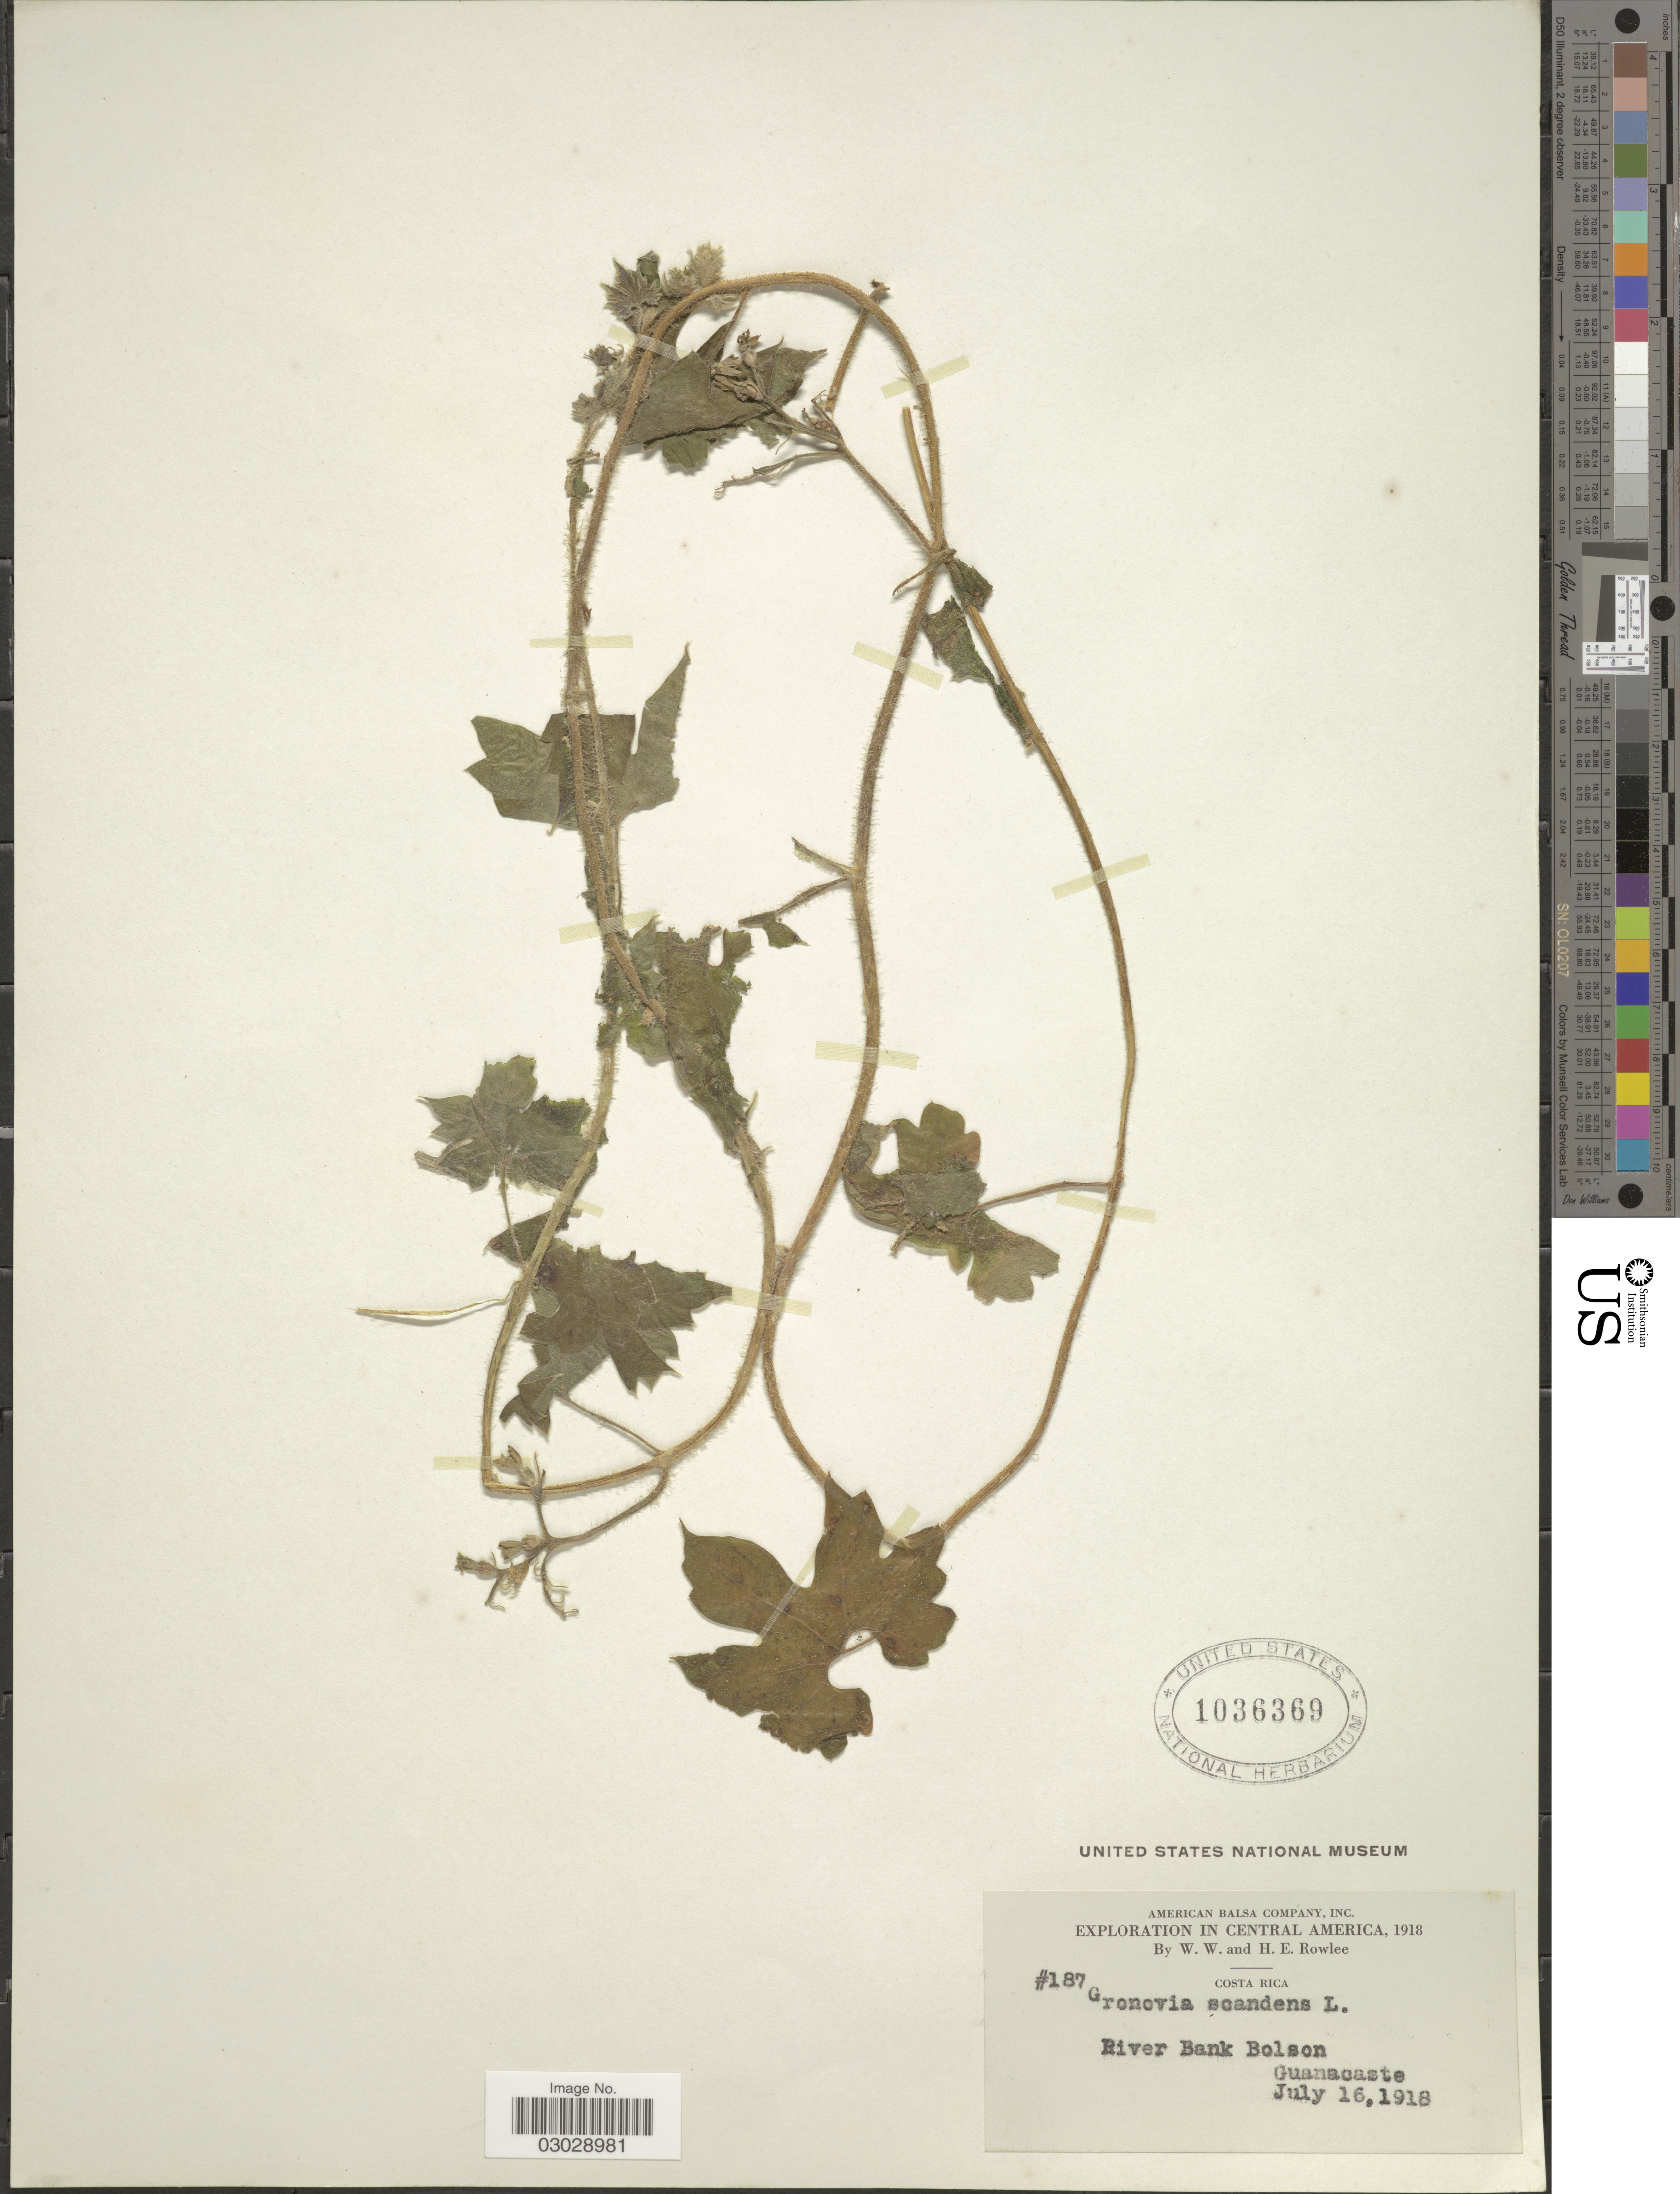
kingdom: Plantae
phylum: Tracheophyta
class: Magnoliopsida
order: Cornales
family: Loasaceae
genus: Gronovia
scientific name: Gronovia scandens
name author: L.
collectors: W. W. Rowlee & H. E. Rowlee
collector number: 187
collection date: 1918-07-16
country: Costa Rica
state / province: Guanacaste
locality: River Bank Bolson.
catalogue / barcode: US 1036369